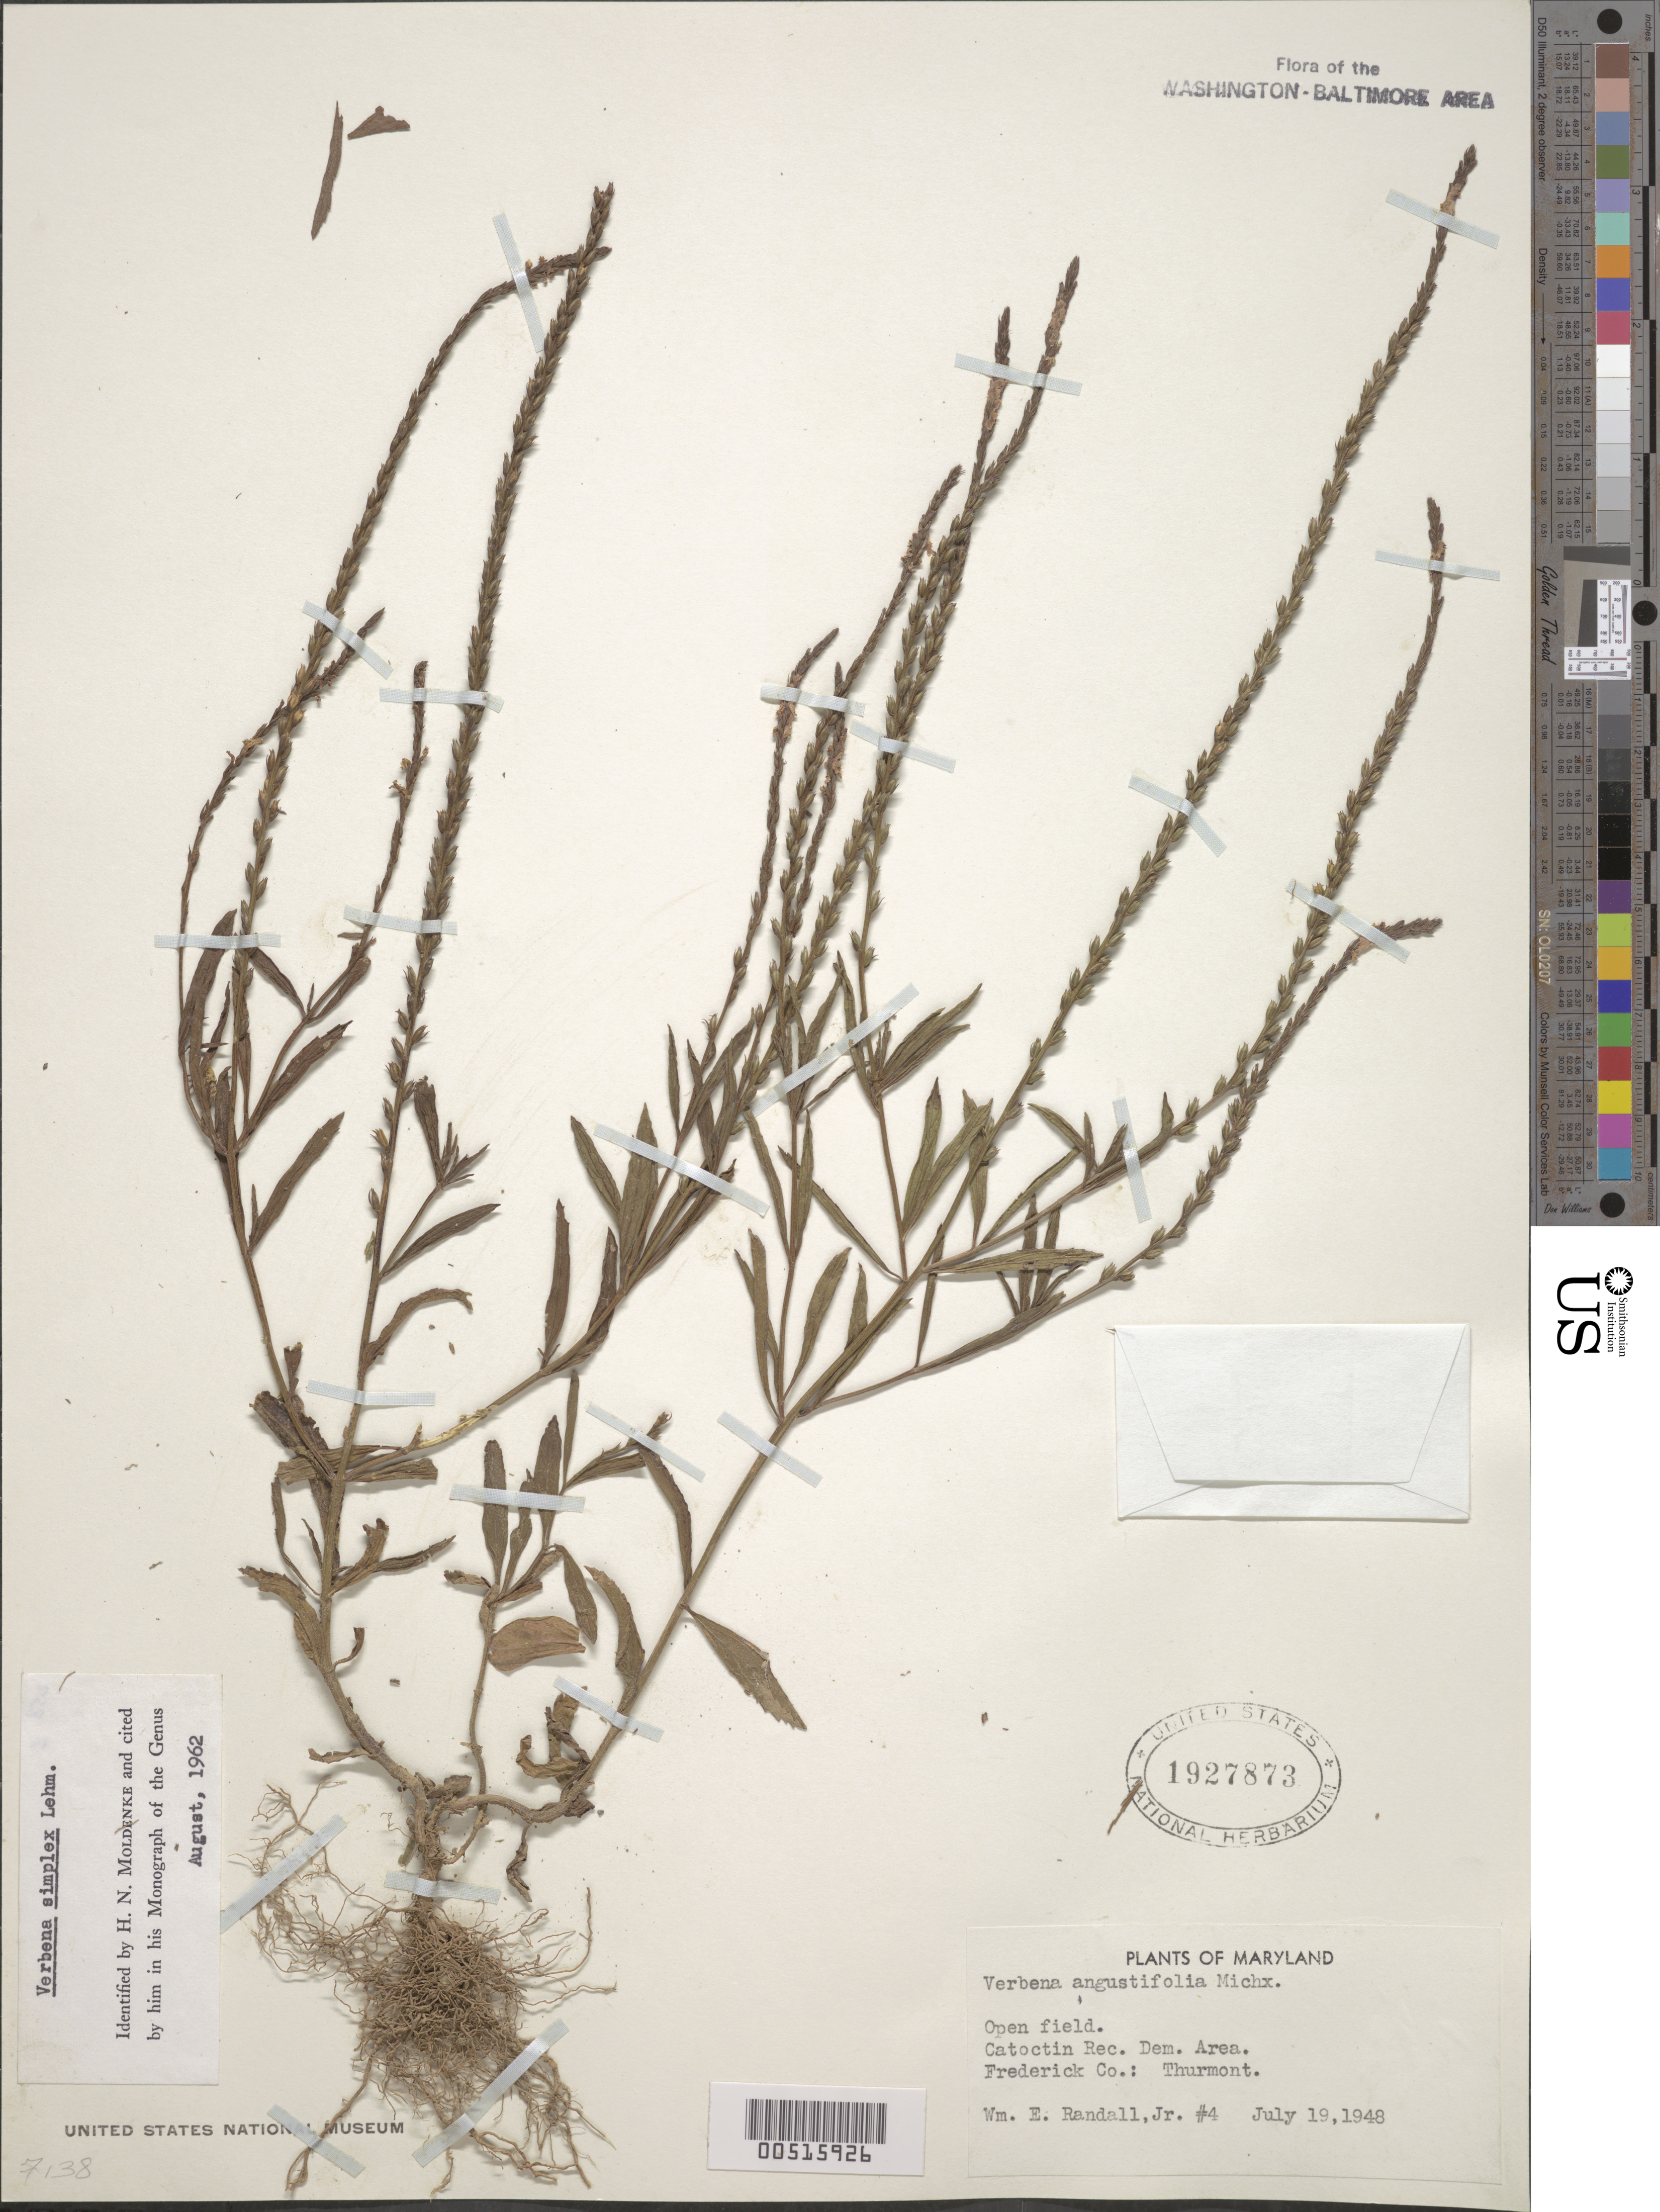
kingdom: Plantae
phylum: Tracheophyta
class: Magnoliopsida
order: Lamiales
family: Verbenaceae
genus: Verbena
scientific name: Verbena simplex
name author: F. Lehm.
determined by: Moldenke, H. N.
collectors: W. Randall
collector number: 4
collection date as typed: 19 Jul 1948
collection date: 1948-07-19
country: United States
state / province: Maryland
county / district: Frederick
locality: Catoctin Rec. Dem. Area, Thurmont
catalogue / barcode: US 1927873